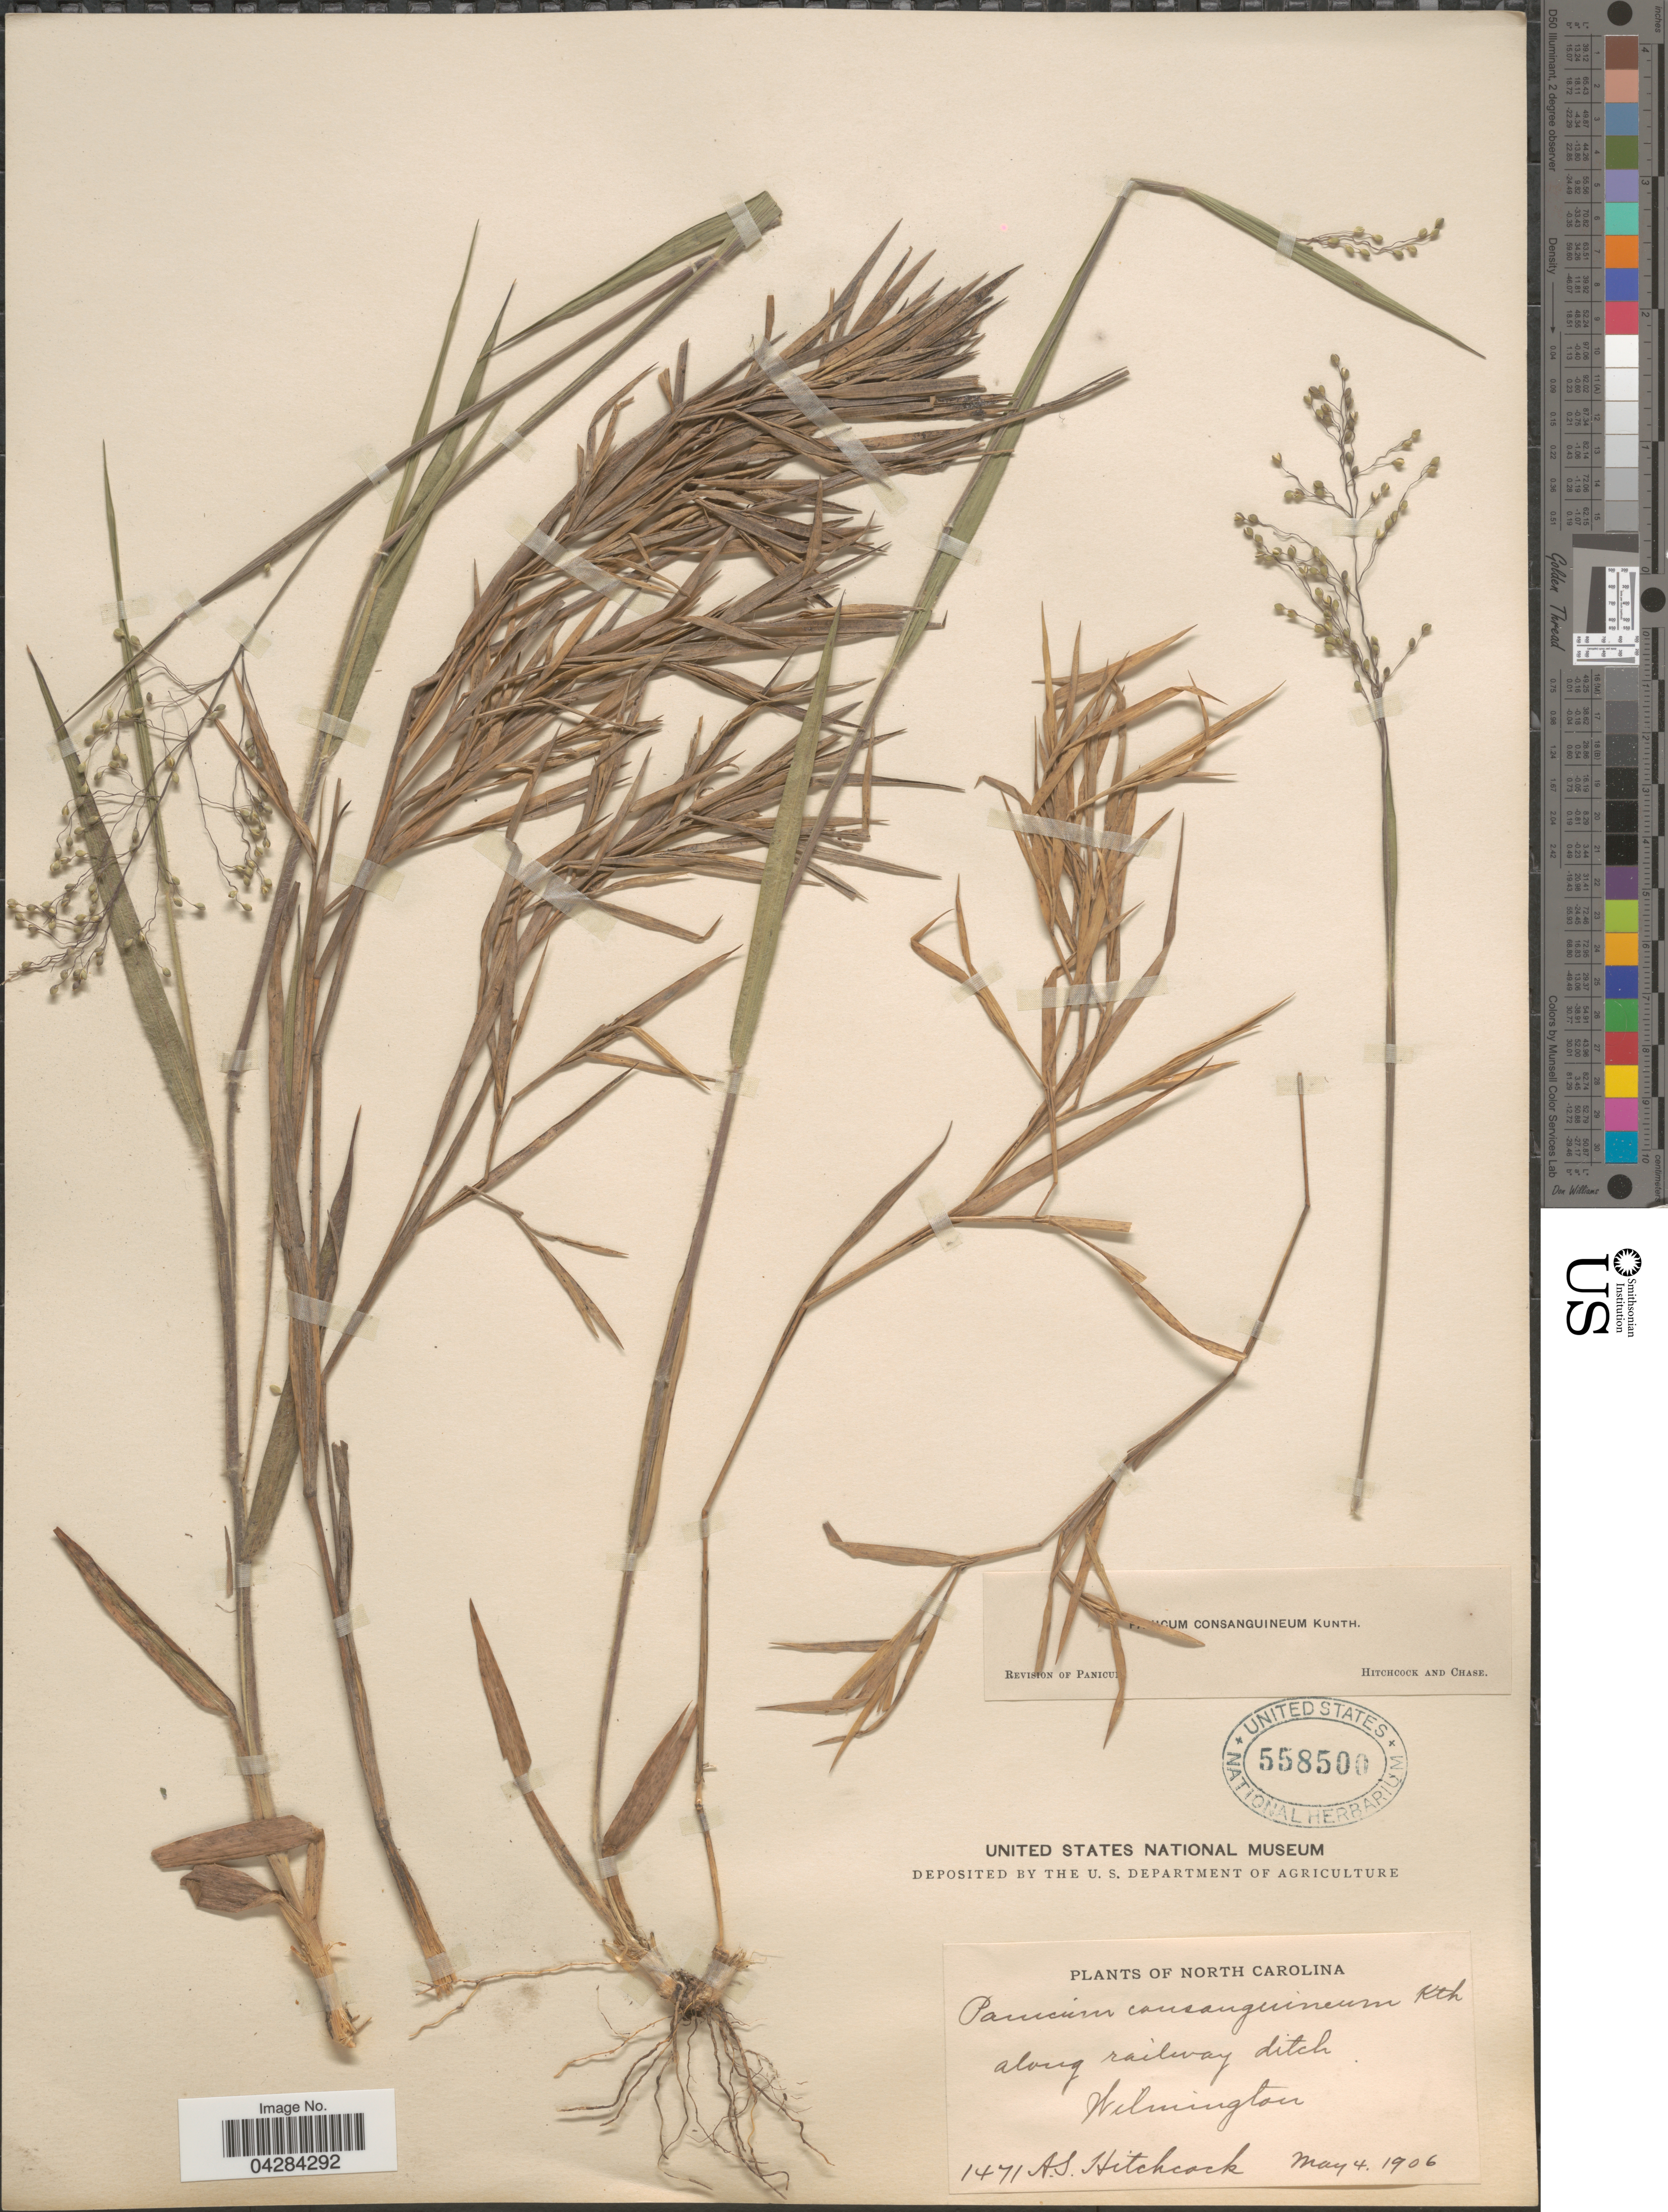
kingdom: Plantae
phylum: Tracheophyta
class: Liliopsida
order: Poales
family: Poaceae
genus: Dichanthelium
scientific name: Dichanthelium ovale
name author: (Elliott) Gould & C.A. Clark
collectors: A. S. Hitchcock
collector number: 1471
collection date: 1906-05-04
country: United States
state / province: North Carolina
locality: Along railway ditch Wilmington.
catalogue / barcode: US 558500